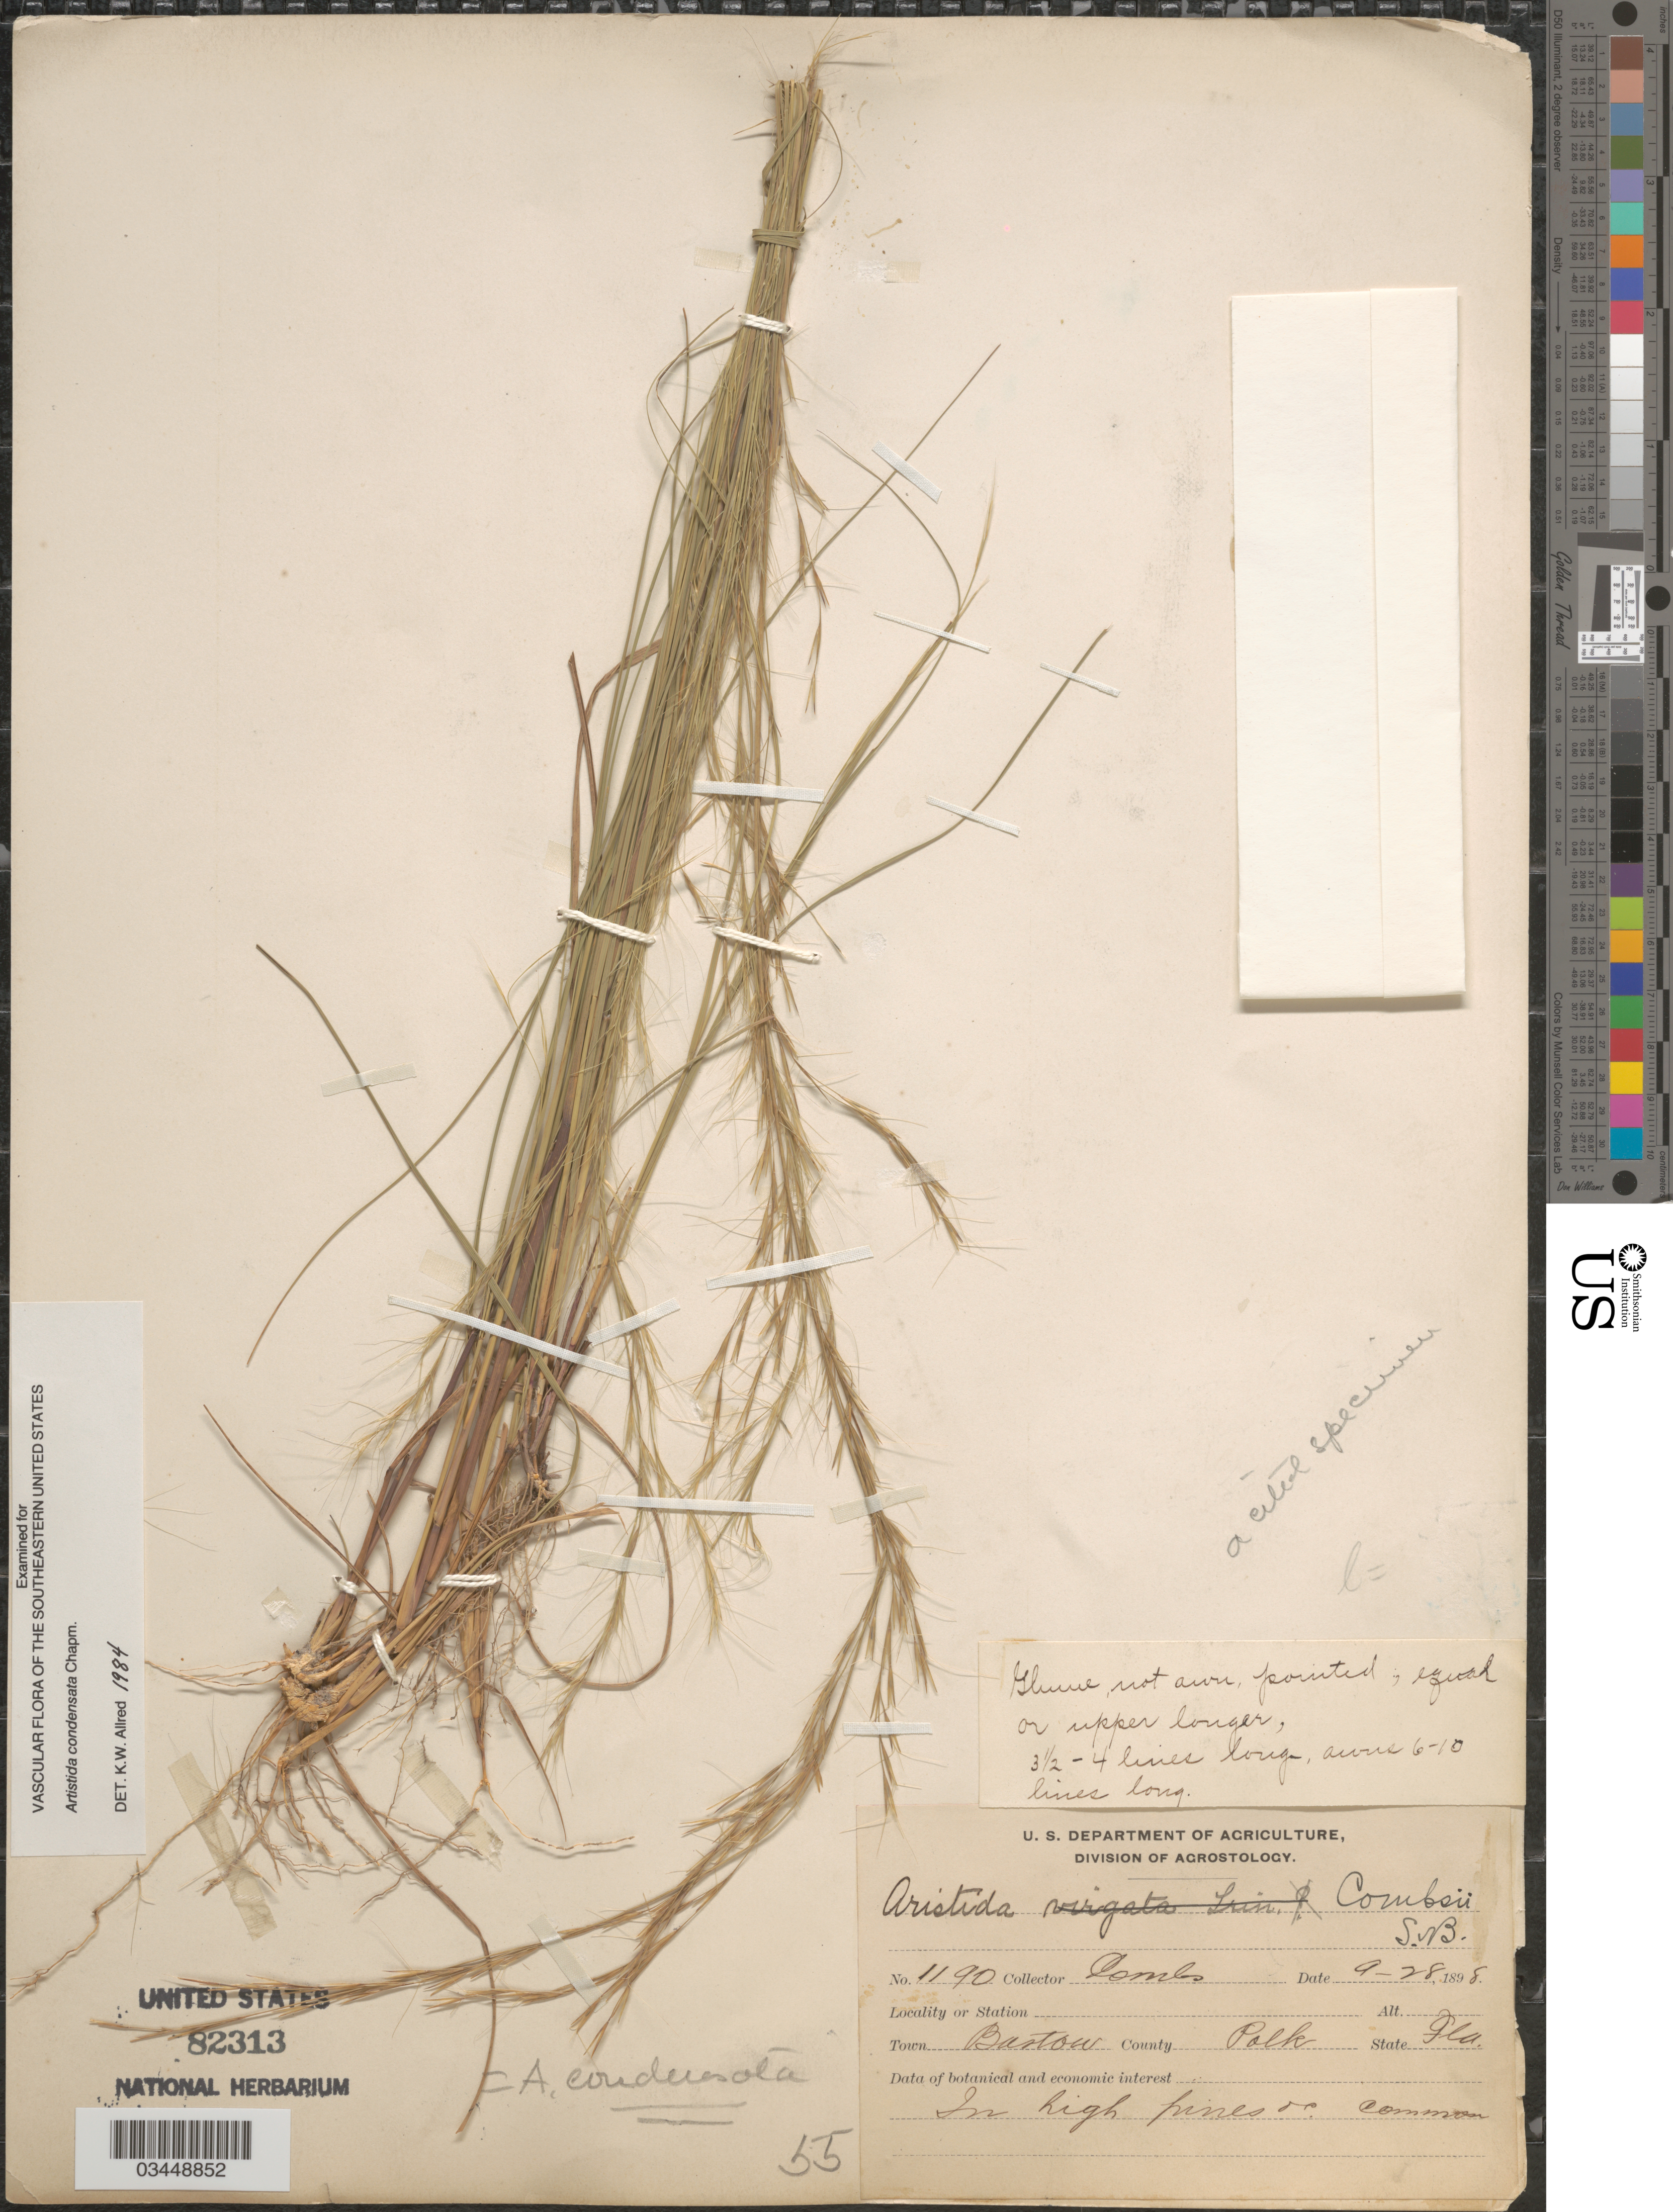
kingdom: Plantae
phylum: Tracheophyta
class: Liliopsida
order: Poales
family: Poaceae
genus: Aristida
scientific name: Aristida condensata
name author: Chapm.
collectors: -. Combs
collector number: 1190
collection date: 1898-09-28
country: United States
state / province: Florida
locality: Town Barstow. County Polk.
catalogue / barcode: US 82313